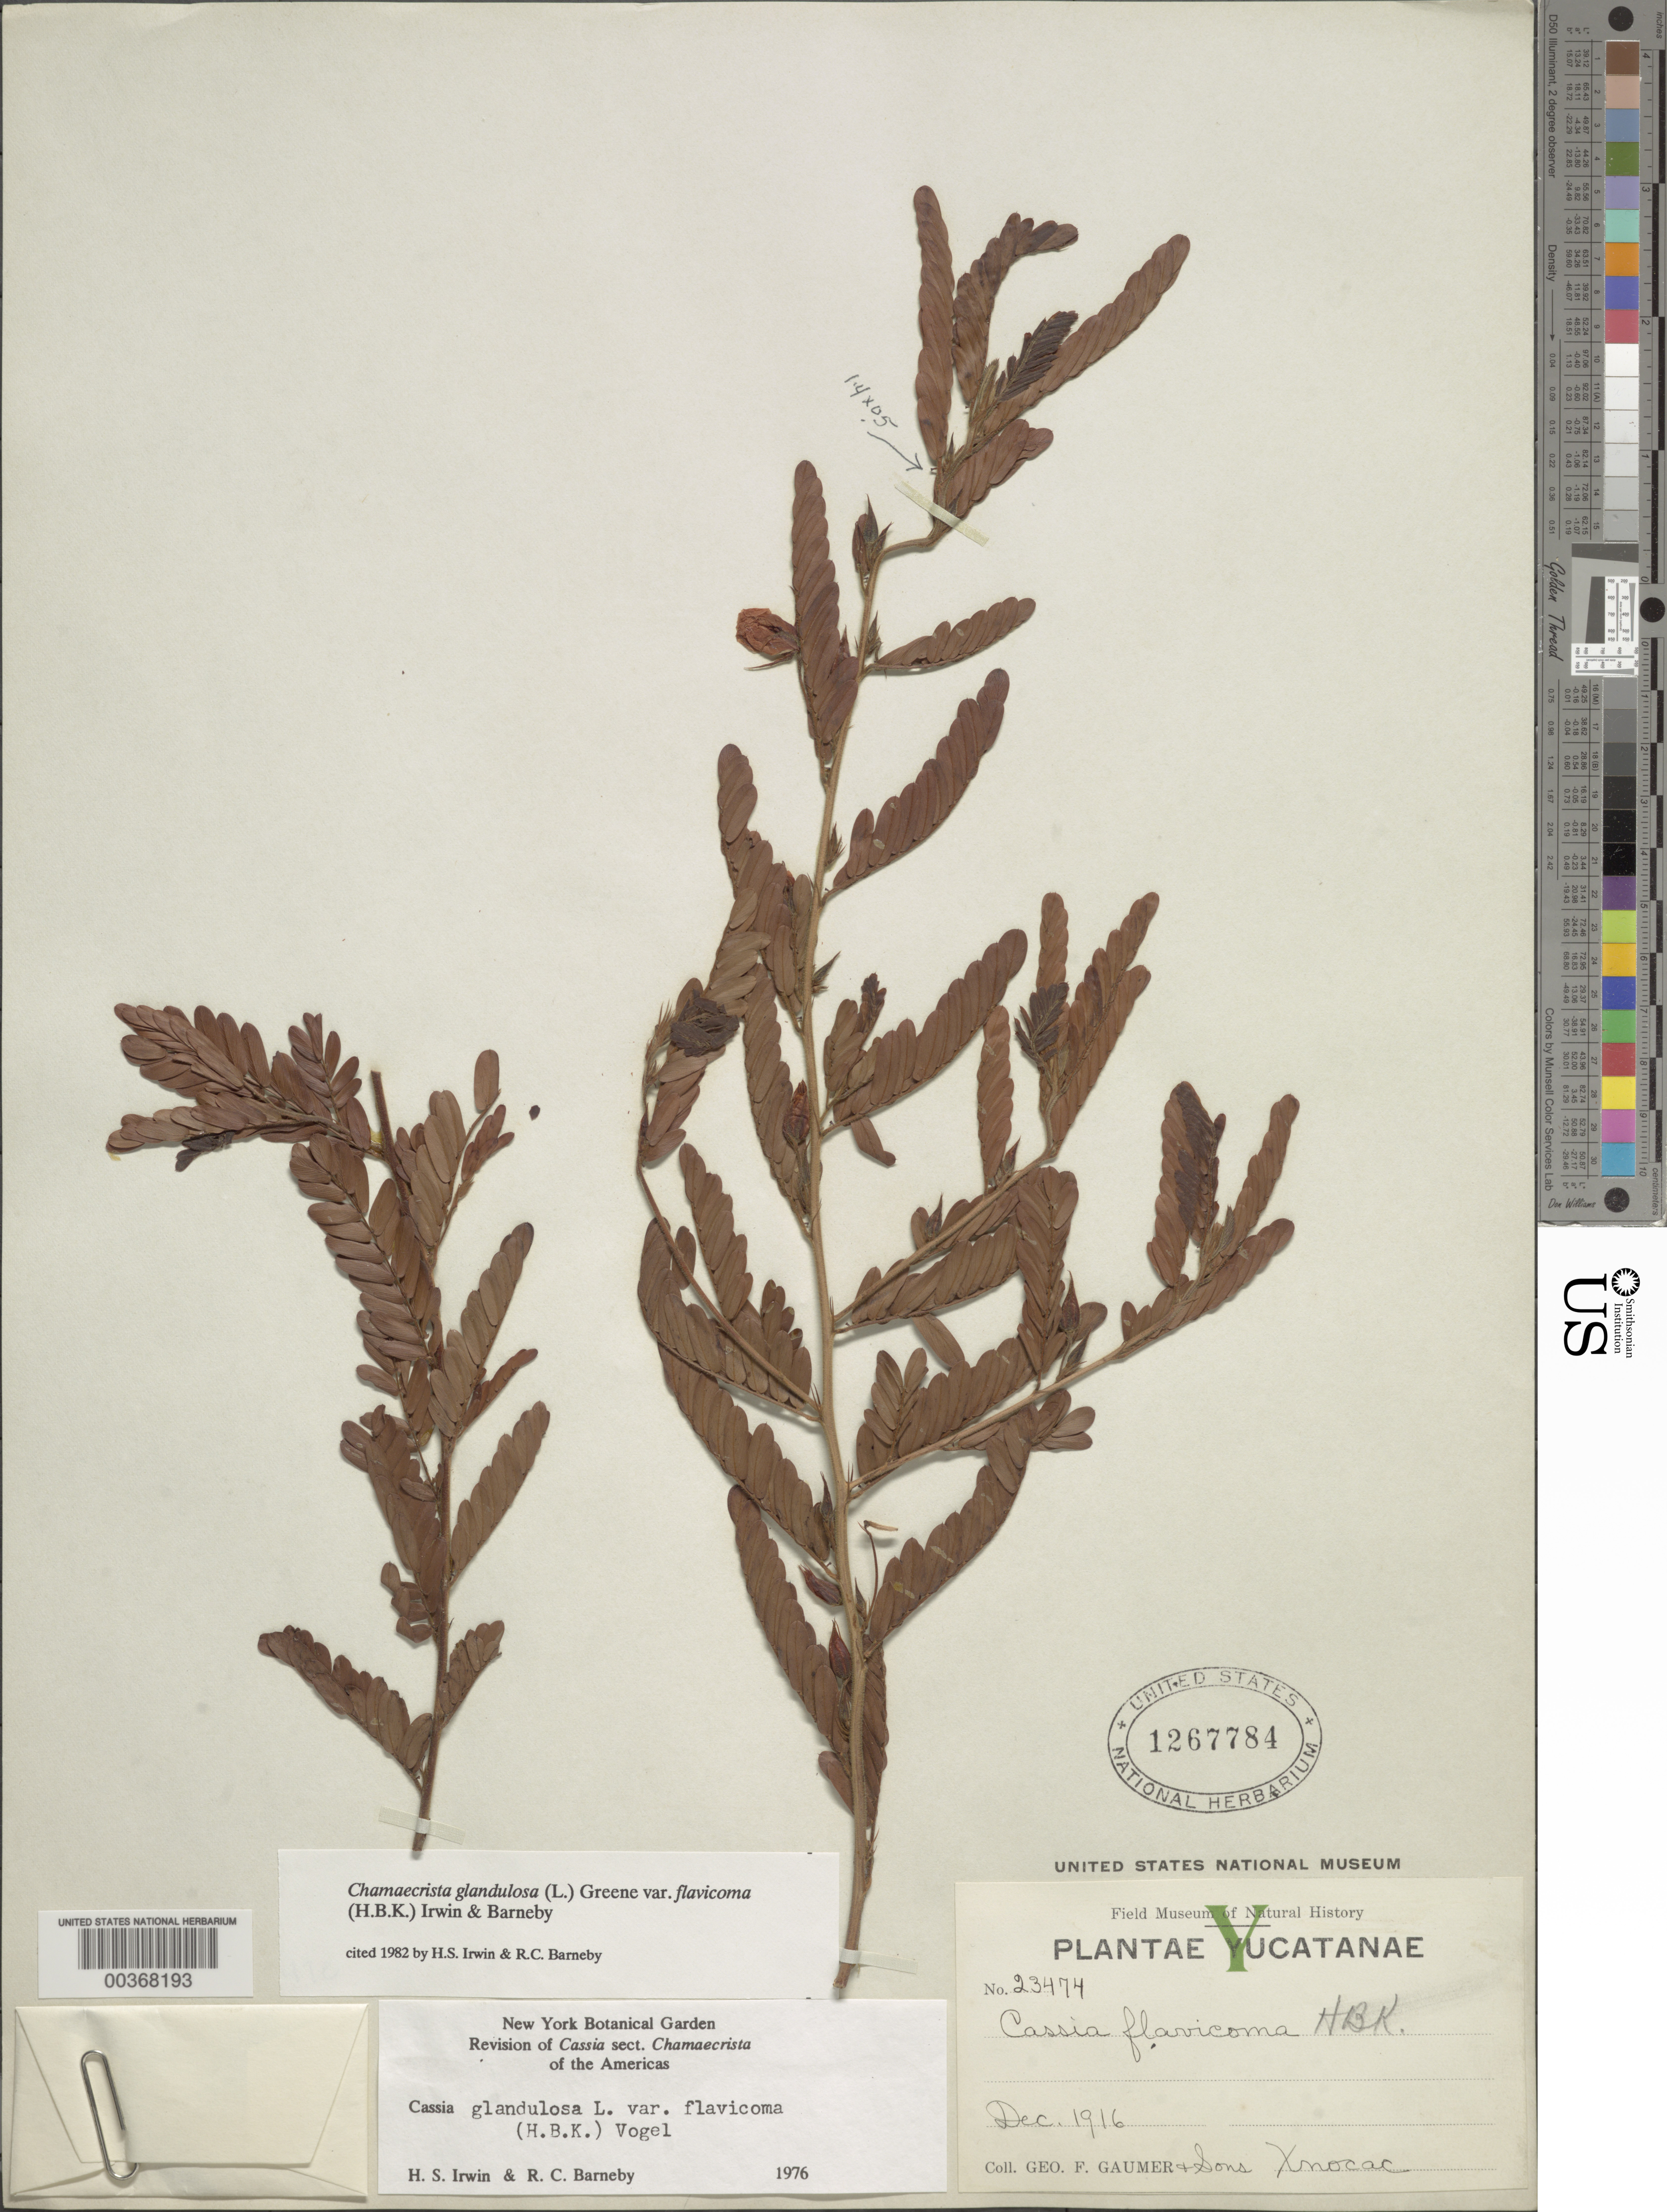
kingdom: Plantae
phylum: Tracheophyta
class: Magnoliopsida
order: Fabales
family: Fabaceae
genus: Chamaecrista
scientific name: Chamaecrista glandulosa var. flavicoma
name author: (Kunth) H.S. Irwin & Barneby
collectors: G. F. Gaumer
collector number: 23474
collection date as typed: Dec 1916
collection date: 1916-12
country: Mexico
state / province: Yucatán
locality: Xnocac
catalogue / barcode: US 1267784